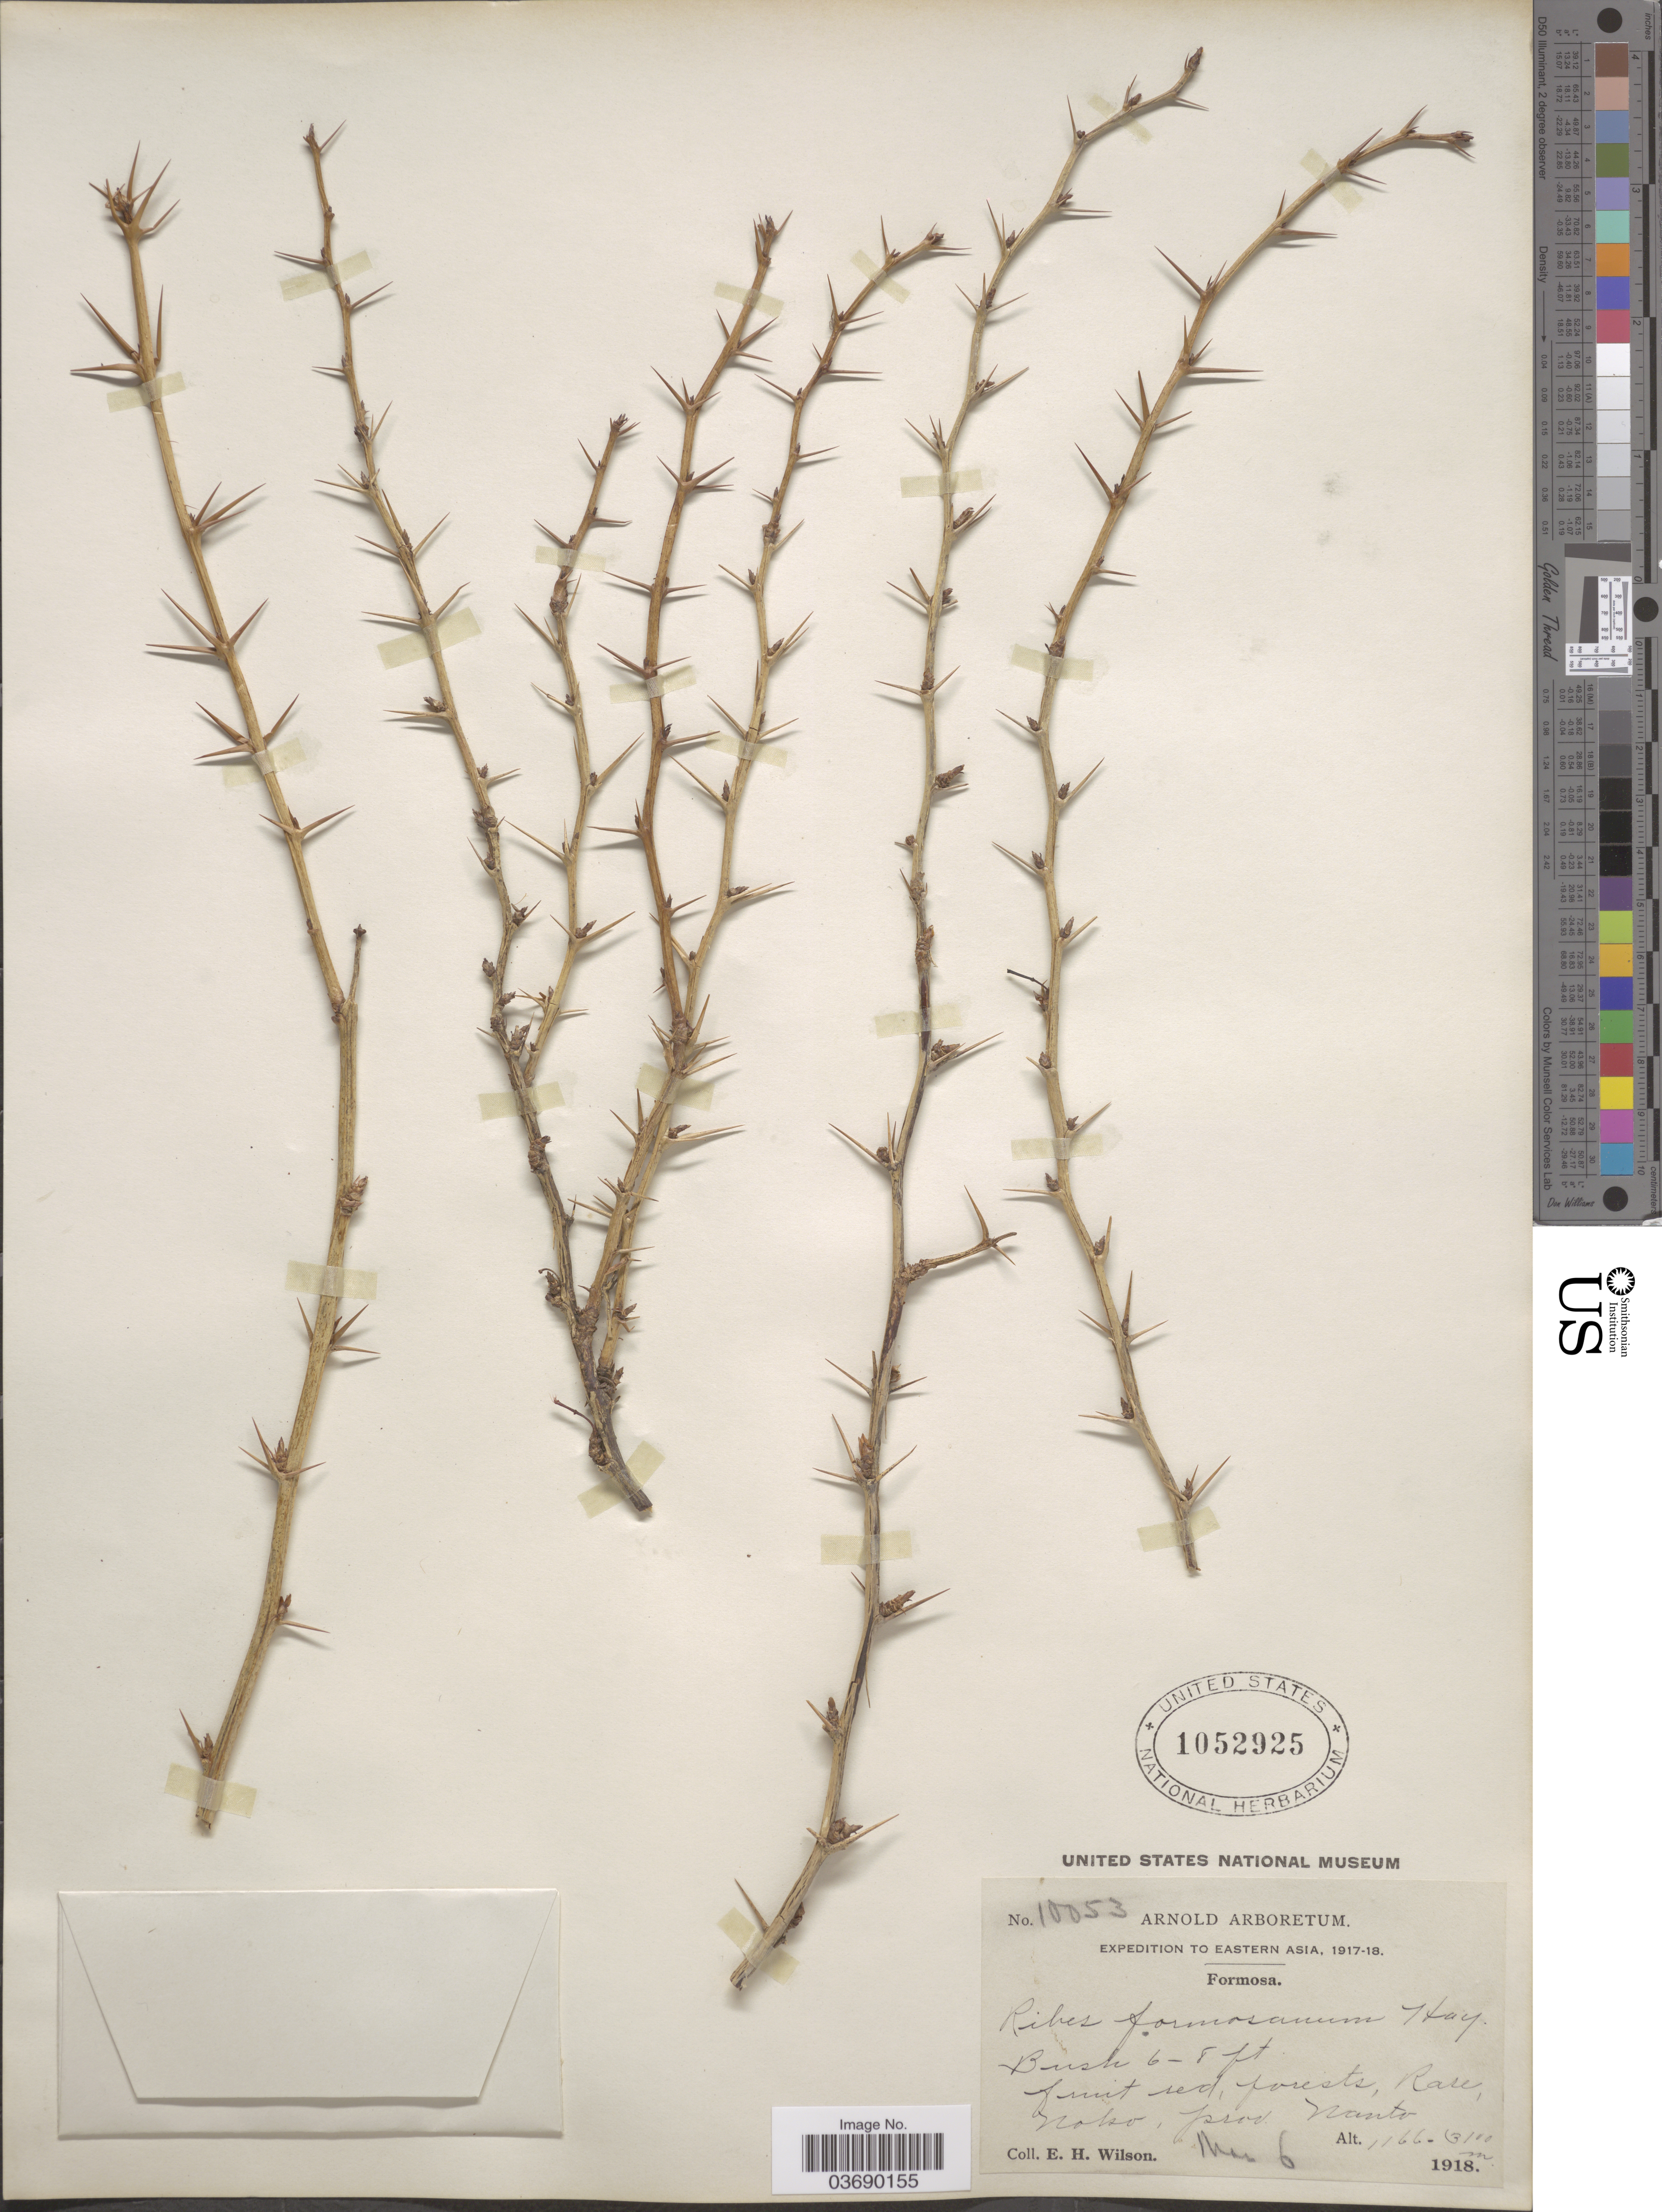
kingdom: Plantae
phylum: Tracheophyta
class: Magnoliopsida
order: Saxifragales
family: Grossulariaceae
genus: Ribes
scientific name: Ribes formosanum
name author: Hayata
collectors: E. Wilson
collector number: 10053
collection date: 1918-03-06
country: Taiwan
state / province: Nantou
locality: Eastern Asia. Formosa. Nako, prov. Nanto.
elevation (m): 1166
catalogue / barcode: US 1052925